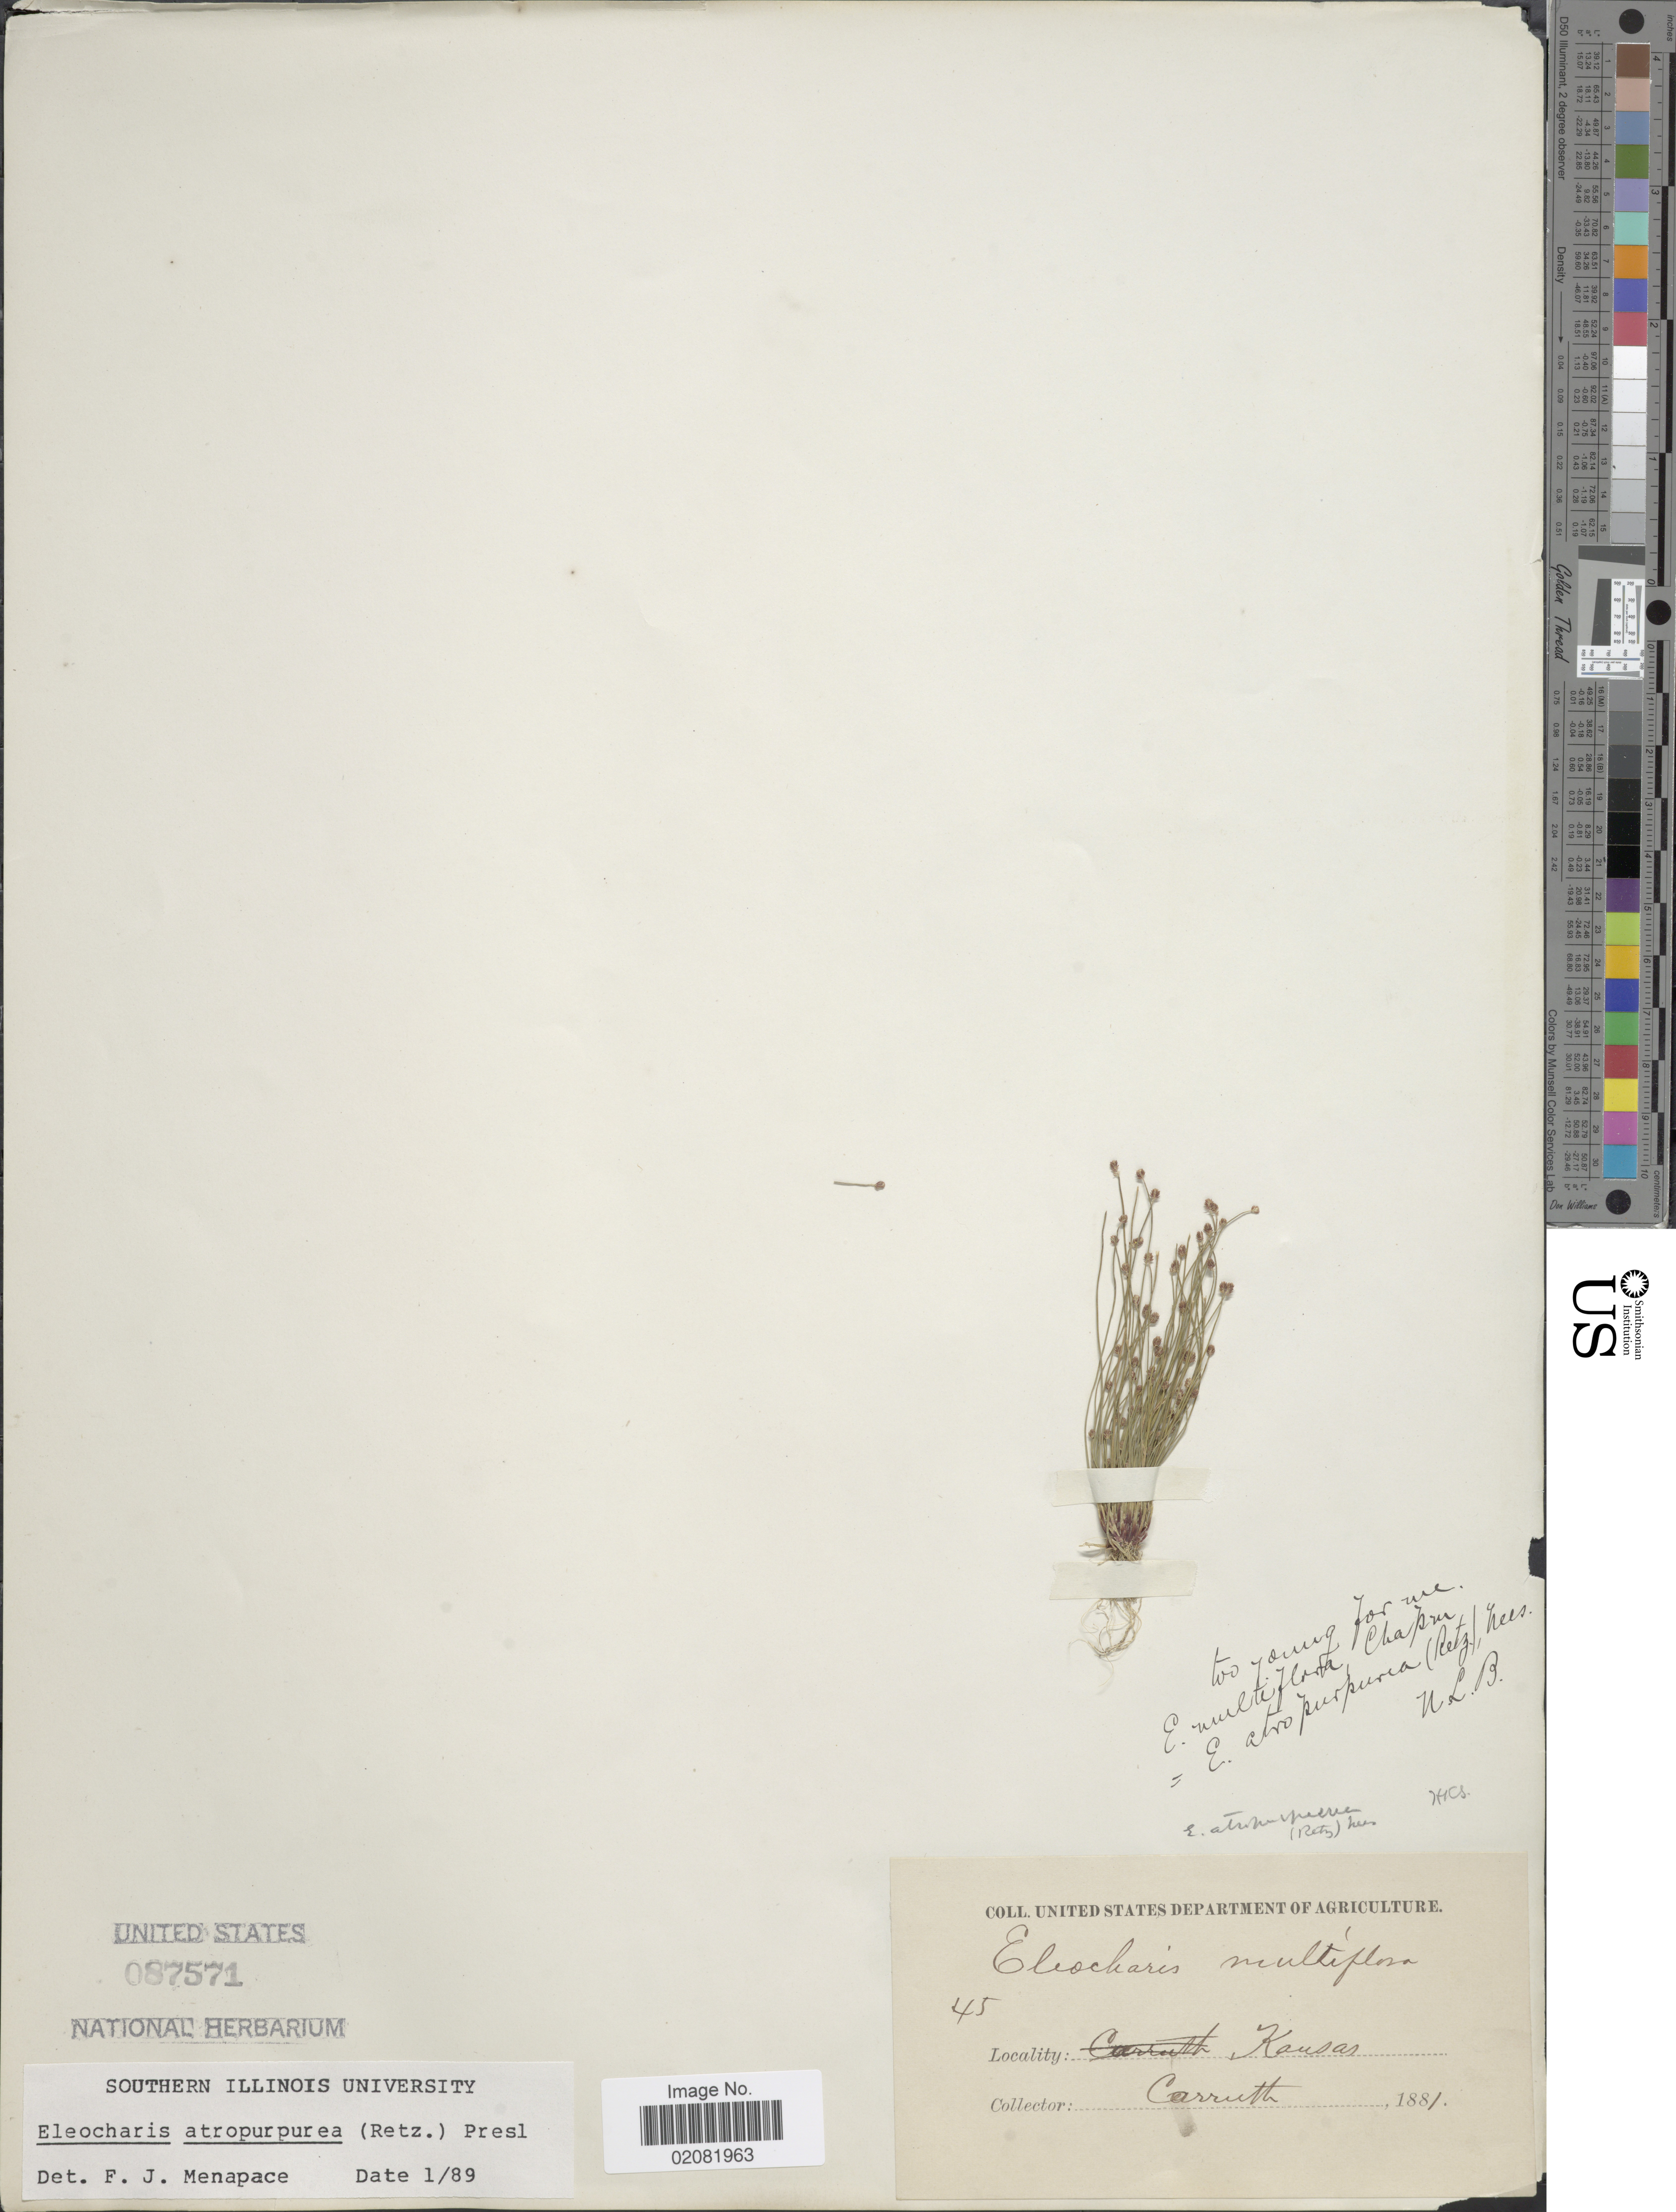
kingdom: Plantae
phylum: Tracheophyta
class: Liliopsida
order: Poales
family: Cyperaceae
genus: Eleocharis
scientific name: Eleocharis atropurpurea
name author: (Retz.) J. Presl & C. Presl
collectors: Carruth.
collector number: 45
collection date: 1881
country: United States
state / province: Kansas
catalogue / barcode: US 87571